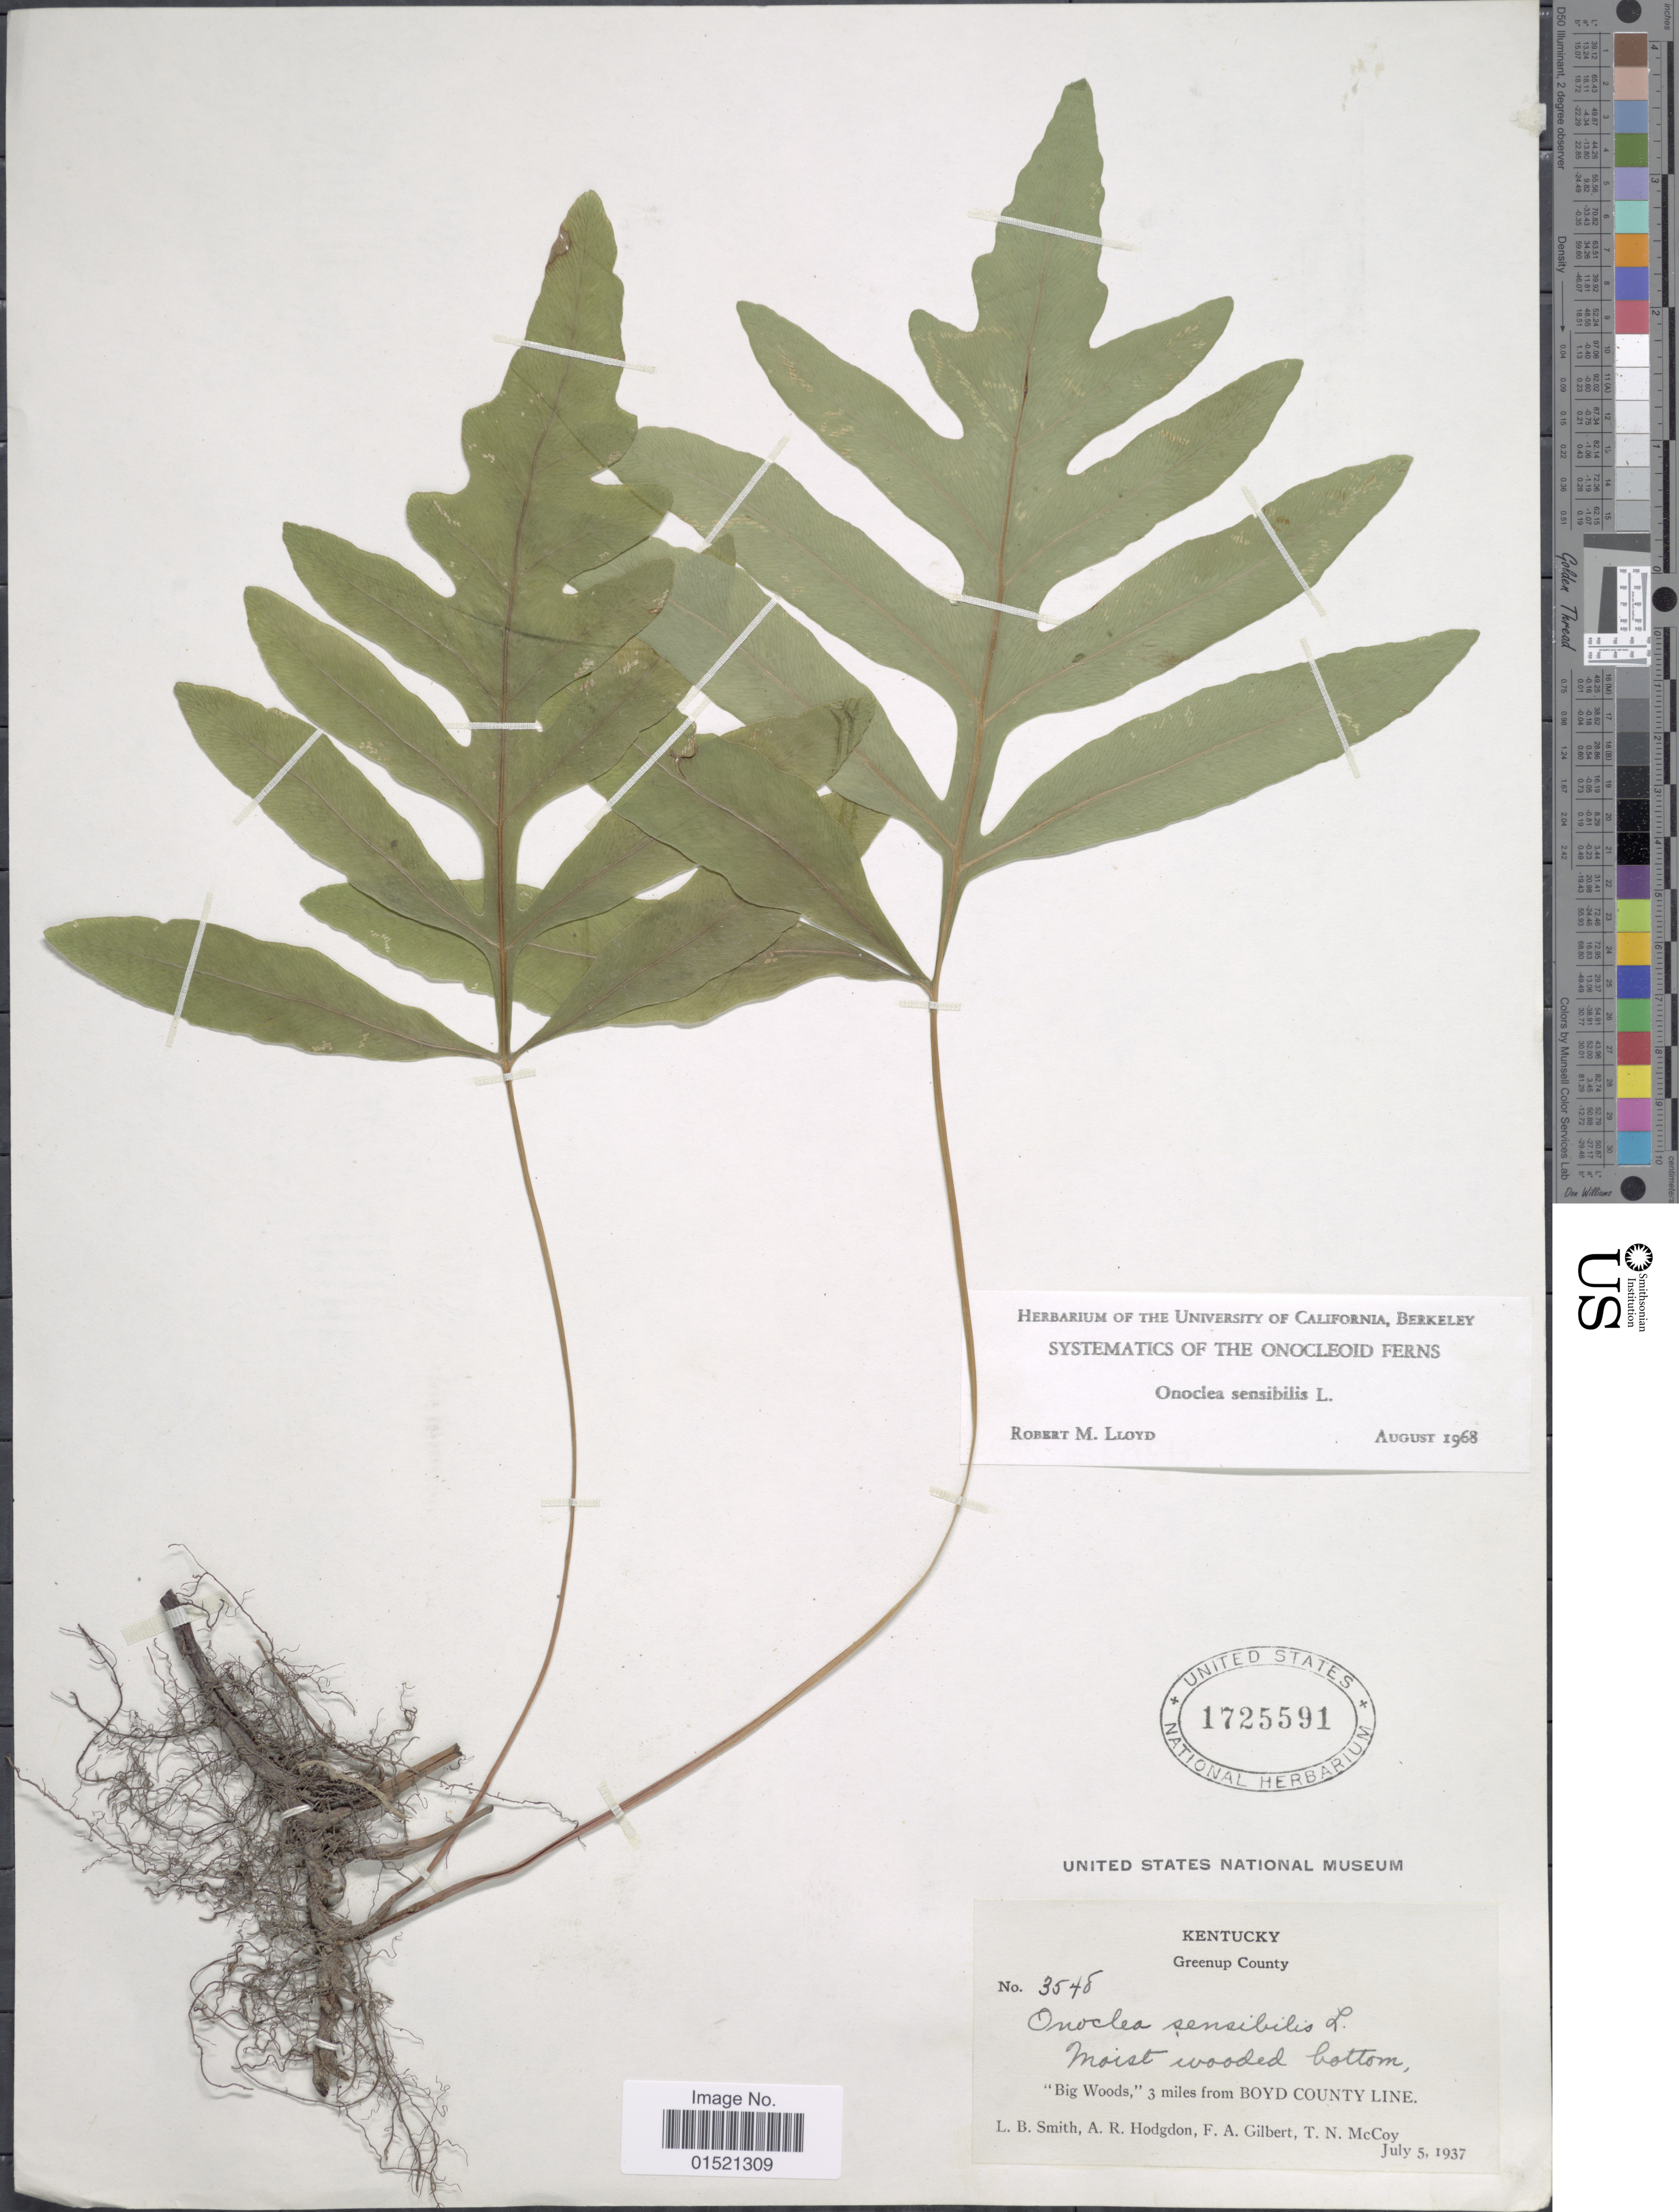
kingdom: Plantae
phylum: Tracheophyta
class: Polypodiopsida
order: Polypodiales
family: Onocleaceae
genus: Onoclea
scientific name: Onoclea sensibilis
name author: L.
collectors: L. Smith, A. R. Hodgdon, F. A. Gilbert & T. N. McCoy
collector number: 3548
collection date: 1937-07-05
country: United States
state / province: Kentucky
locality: Greenup County, 'Big Woods,' 3 miles from Boyd County Line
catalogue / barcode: US 1725591